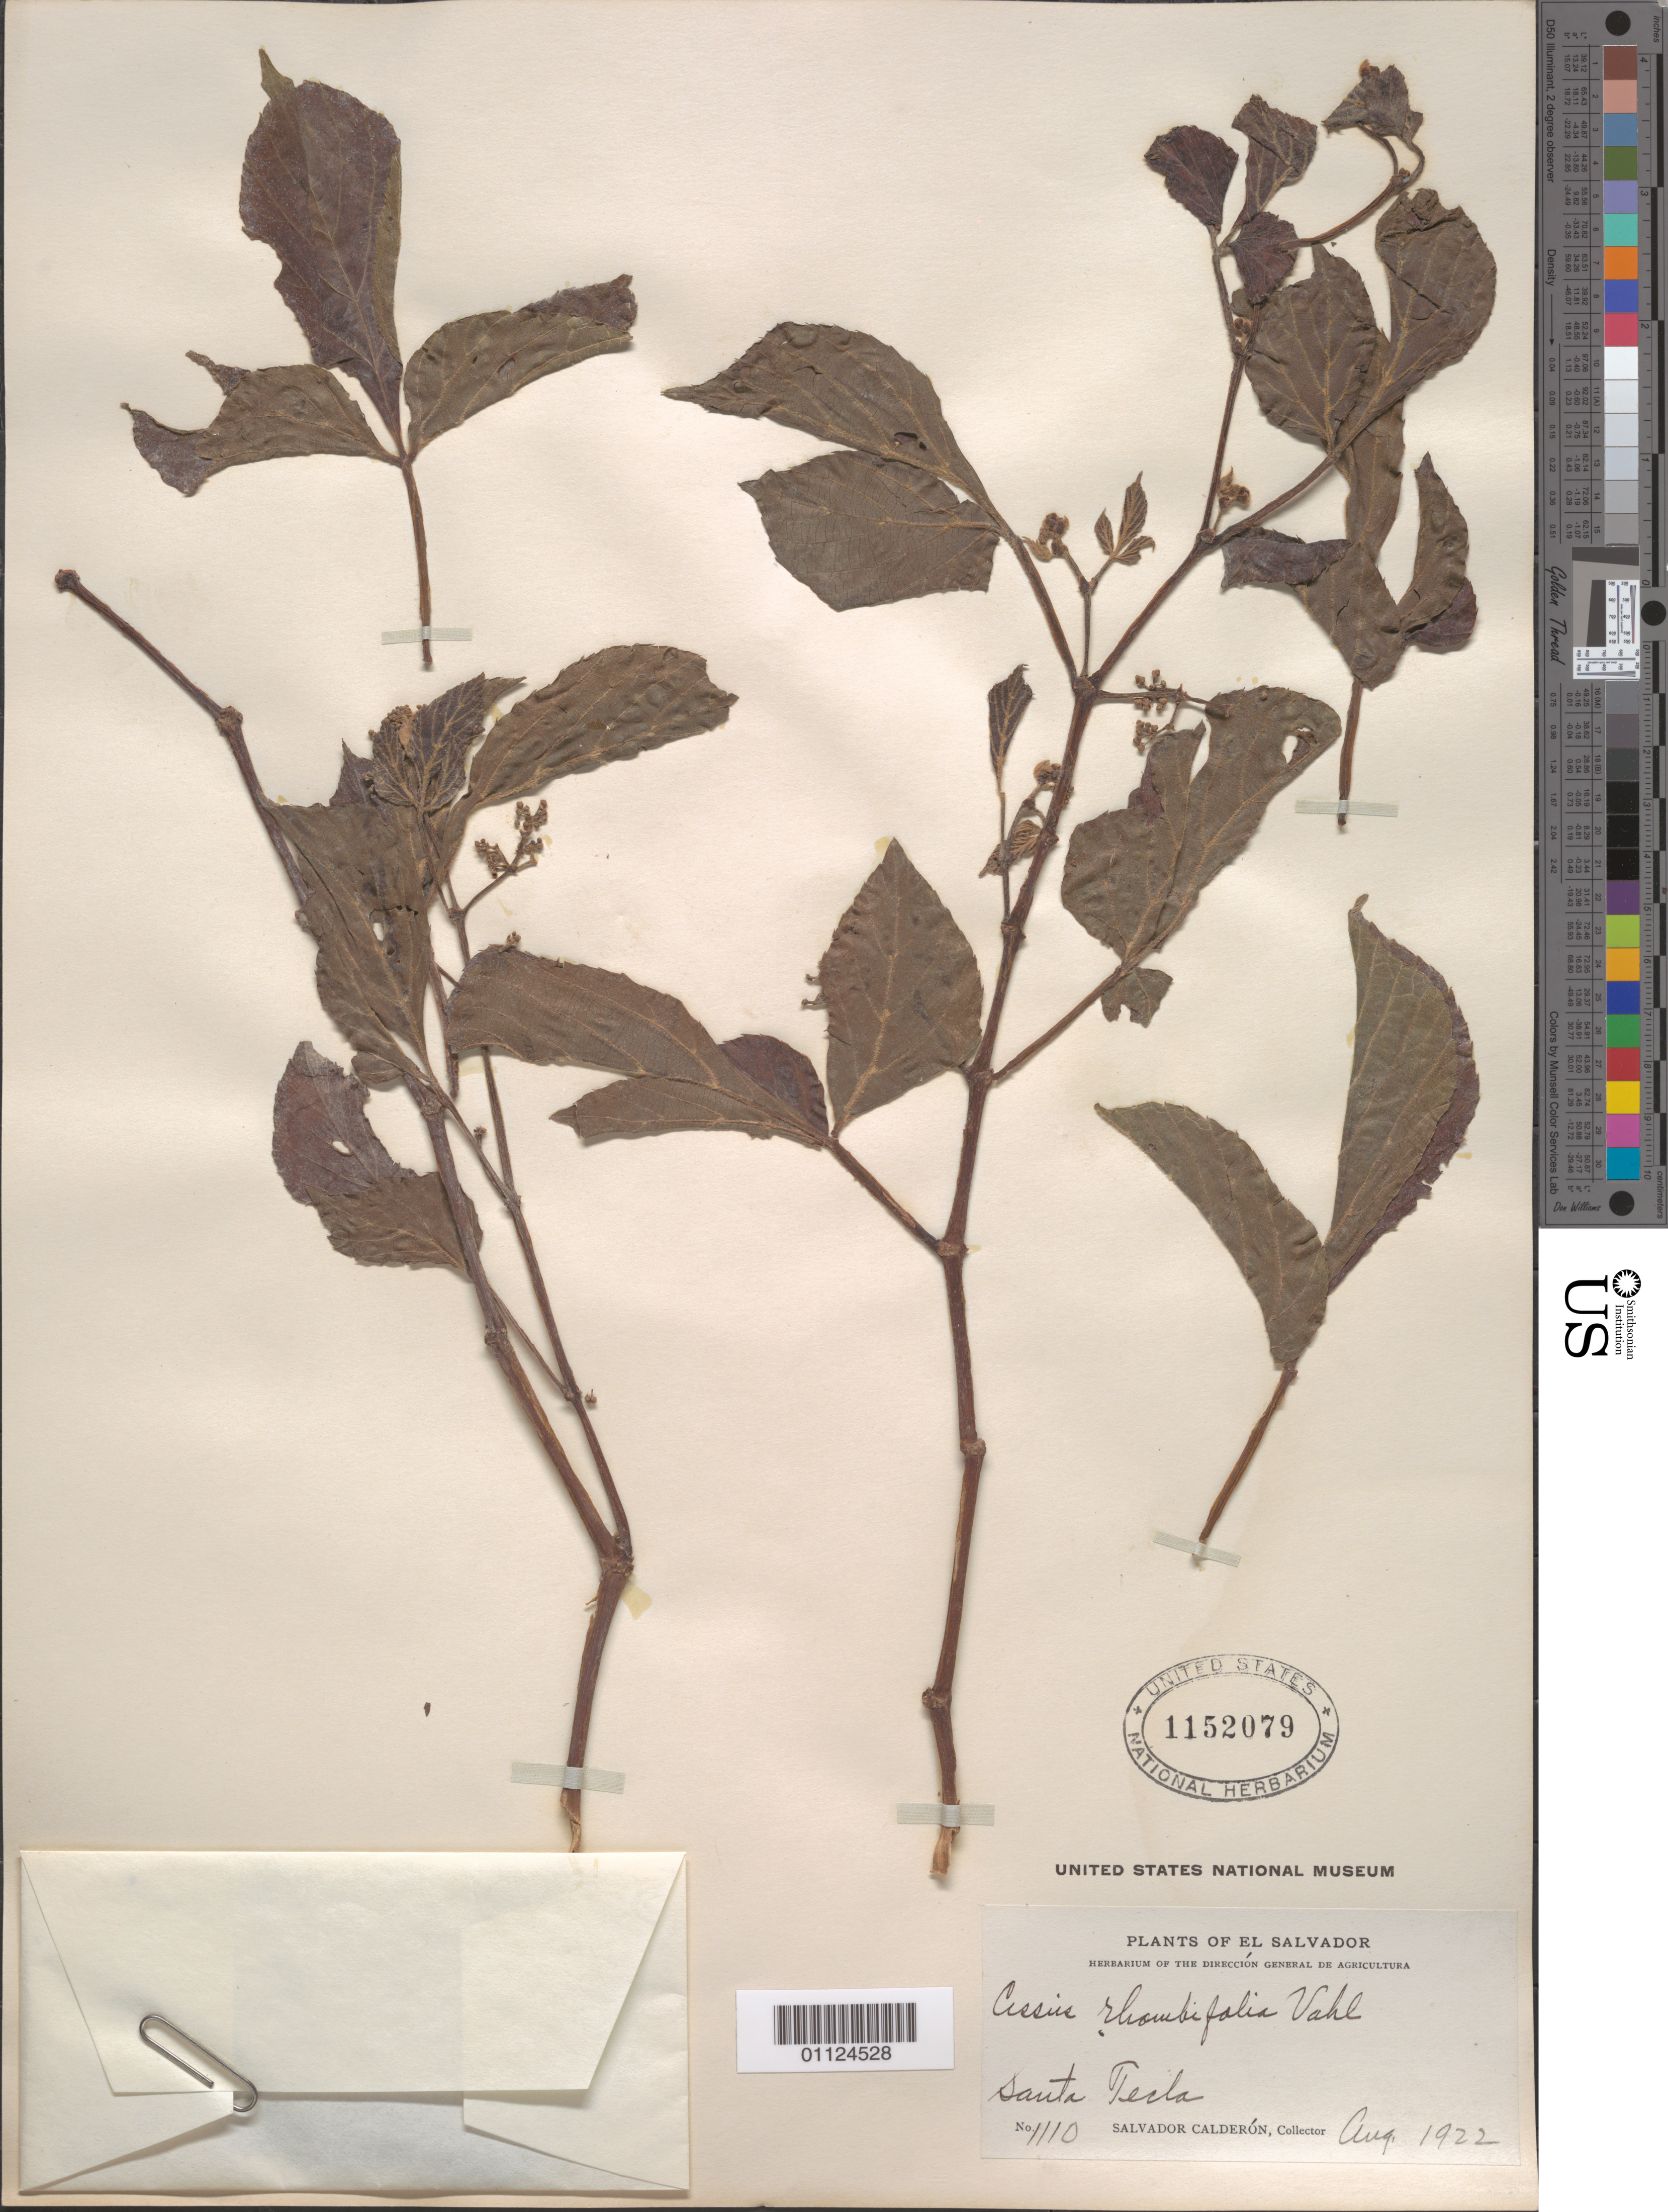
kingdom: Plantae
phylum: Tracheophyta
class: Magnoliopsida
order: Vitales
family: Vitaceae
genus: Cissus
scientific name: Cissus rhombifolia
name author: Vahl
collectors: S. Calderón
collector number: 1110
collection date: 1922-08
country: El Salvador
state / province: La Libertad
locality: Santa Tecla.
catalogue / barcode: US 1152079